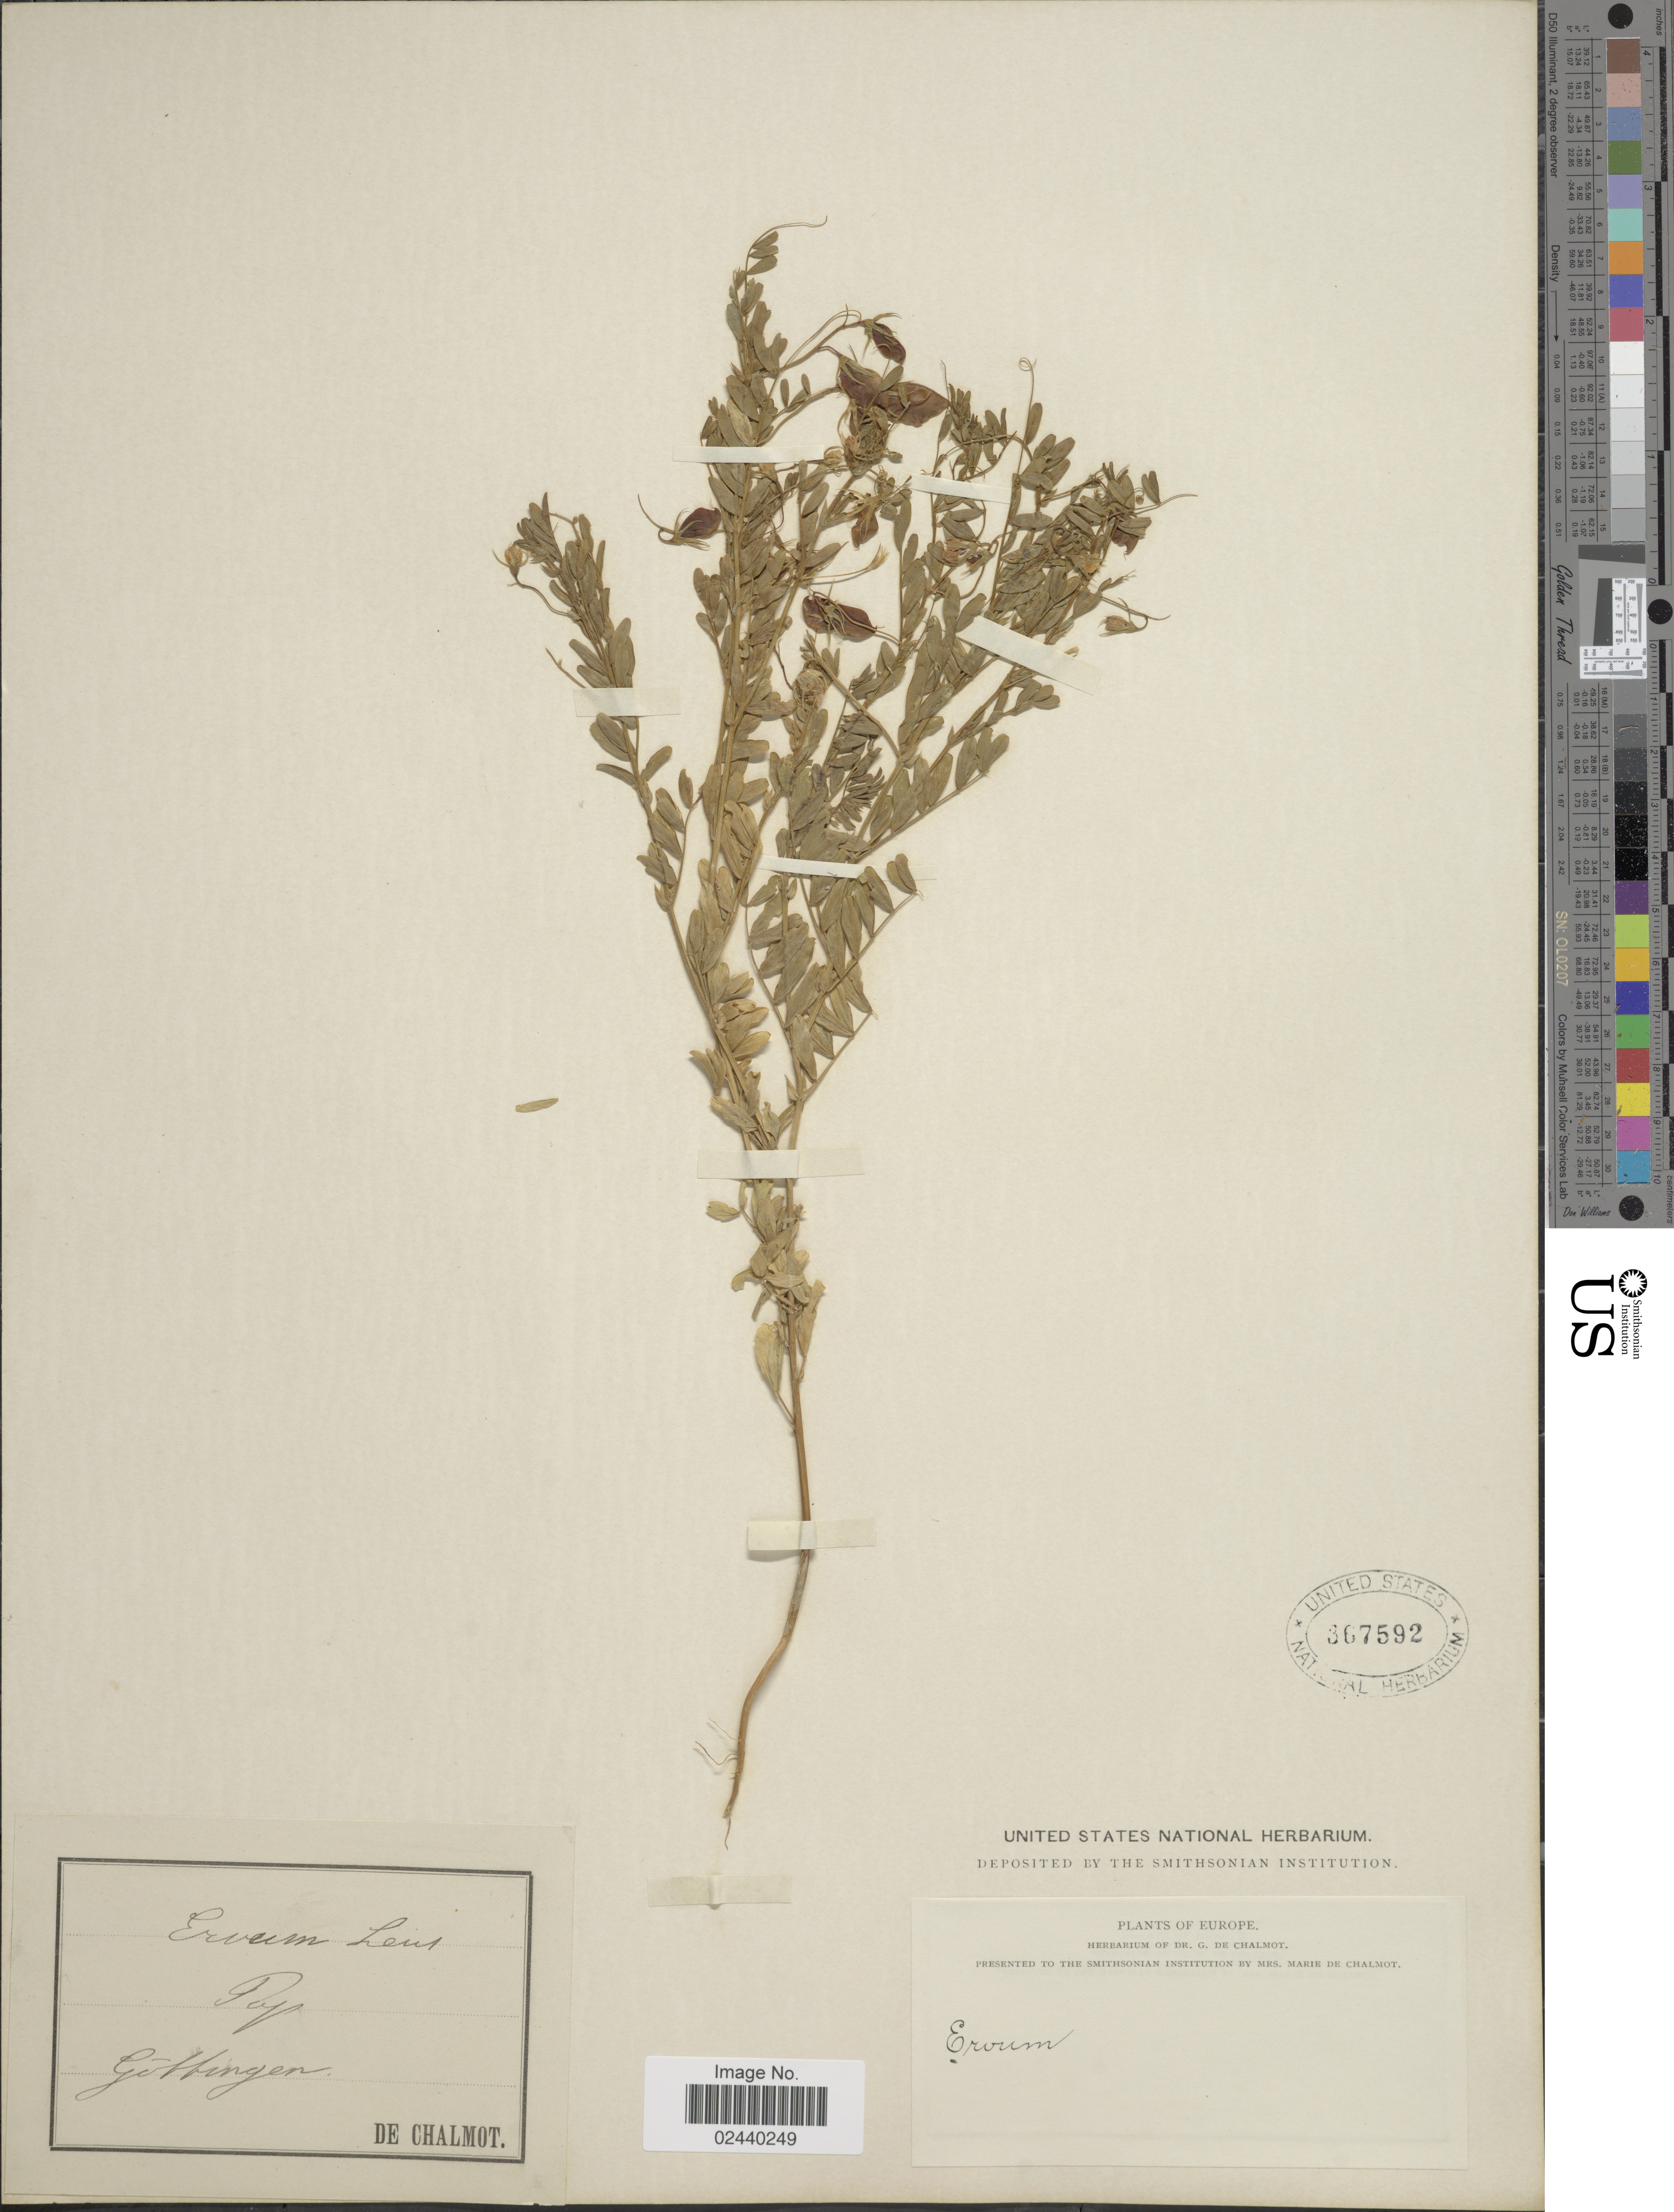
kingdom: Plantae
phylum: Tracheophyta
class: Magnoliopsida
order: Fabales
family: Fabaceae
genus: Vicia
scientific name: Vicia lens subsp. lens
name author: (L.) Coss. & Germ.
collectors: G. de Chalmot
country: Germany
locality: Gottingen, Europe.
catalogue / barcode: US 367592